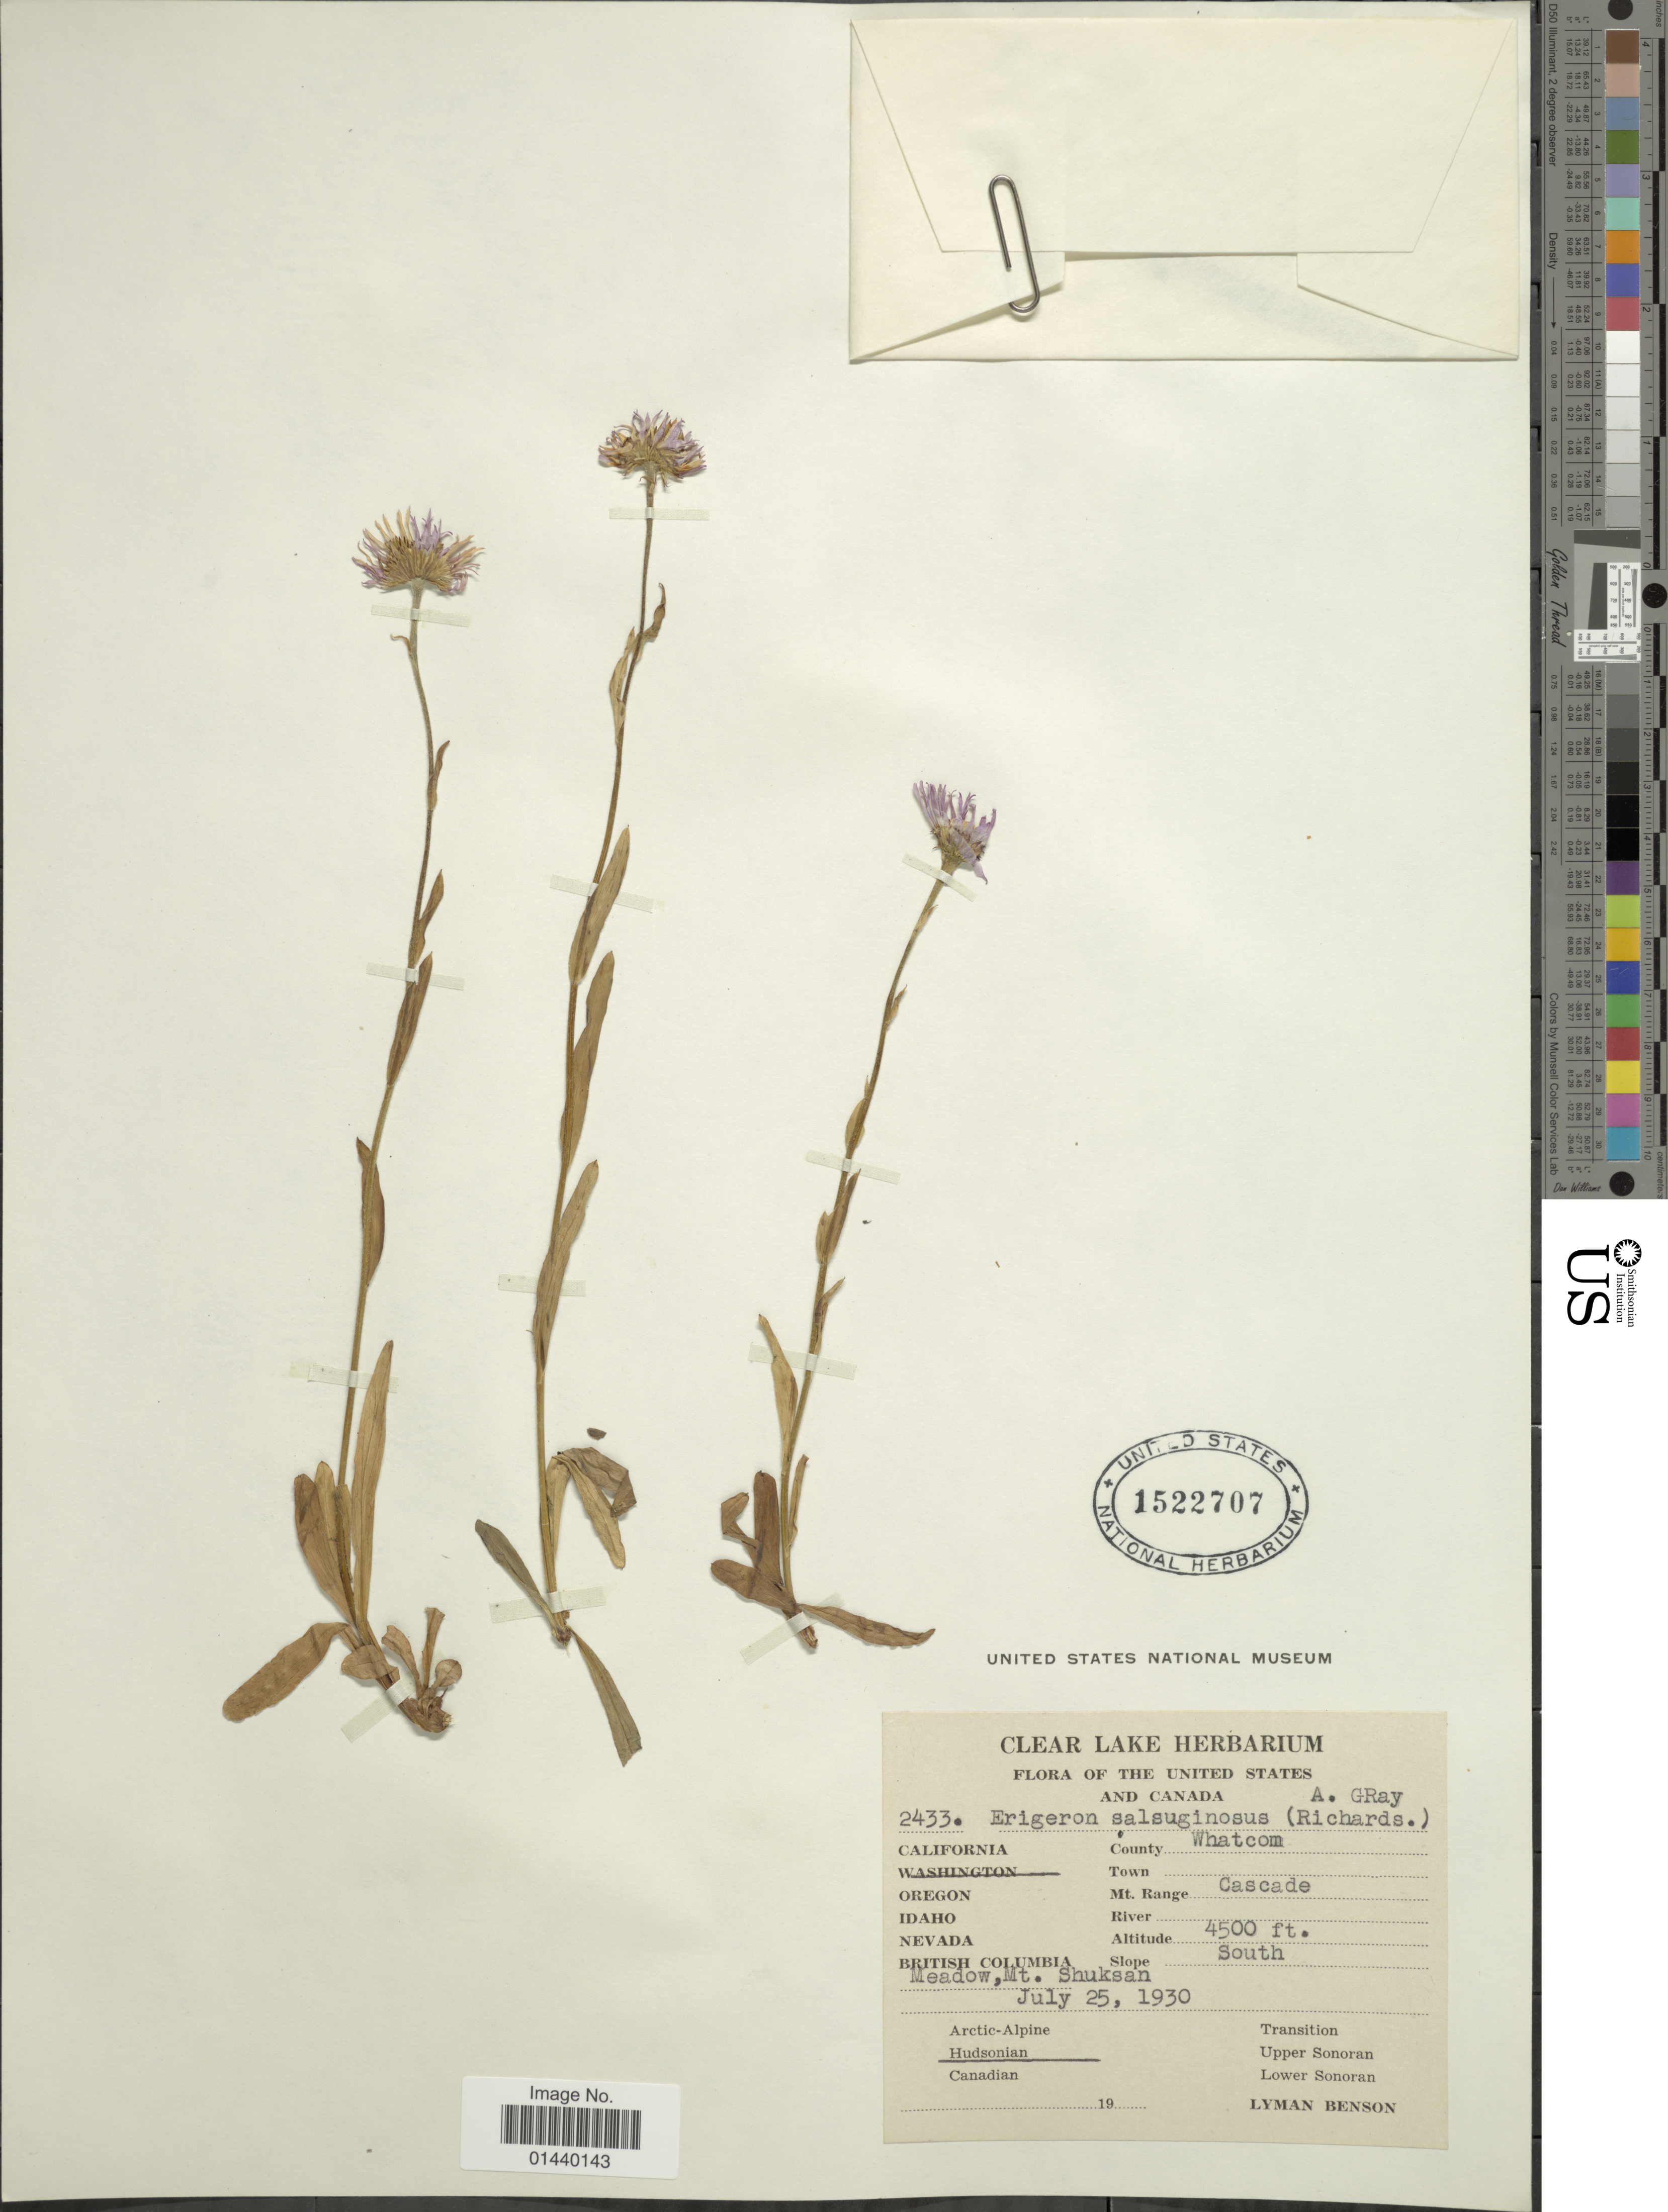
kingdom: Plantae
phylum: Tracheophyta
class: Magnoliopsida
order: Asterales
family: Asteraceae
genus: Erigeron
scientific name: Erigeron salsuginosus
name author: (Richardson ex R. Br.) A. Gray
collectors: L. D. Benson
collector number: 2433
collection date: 1930-07-25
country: United States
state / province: Washington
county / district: Whatcom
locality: County Whatcom. Mt. Range Cascade. Slope South. Meadow, Mt. Shuksan.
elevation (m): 1372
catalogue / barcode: US 1522707